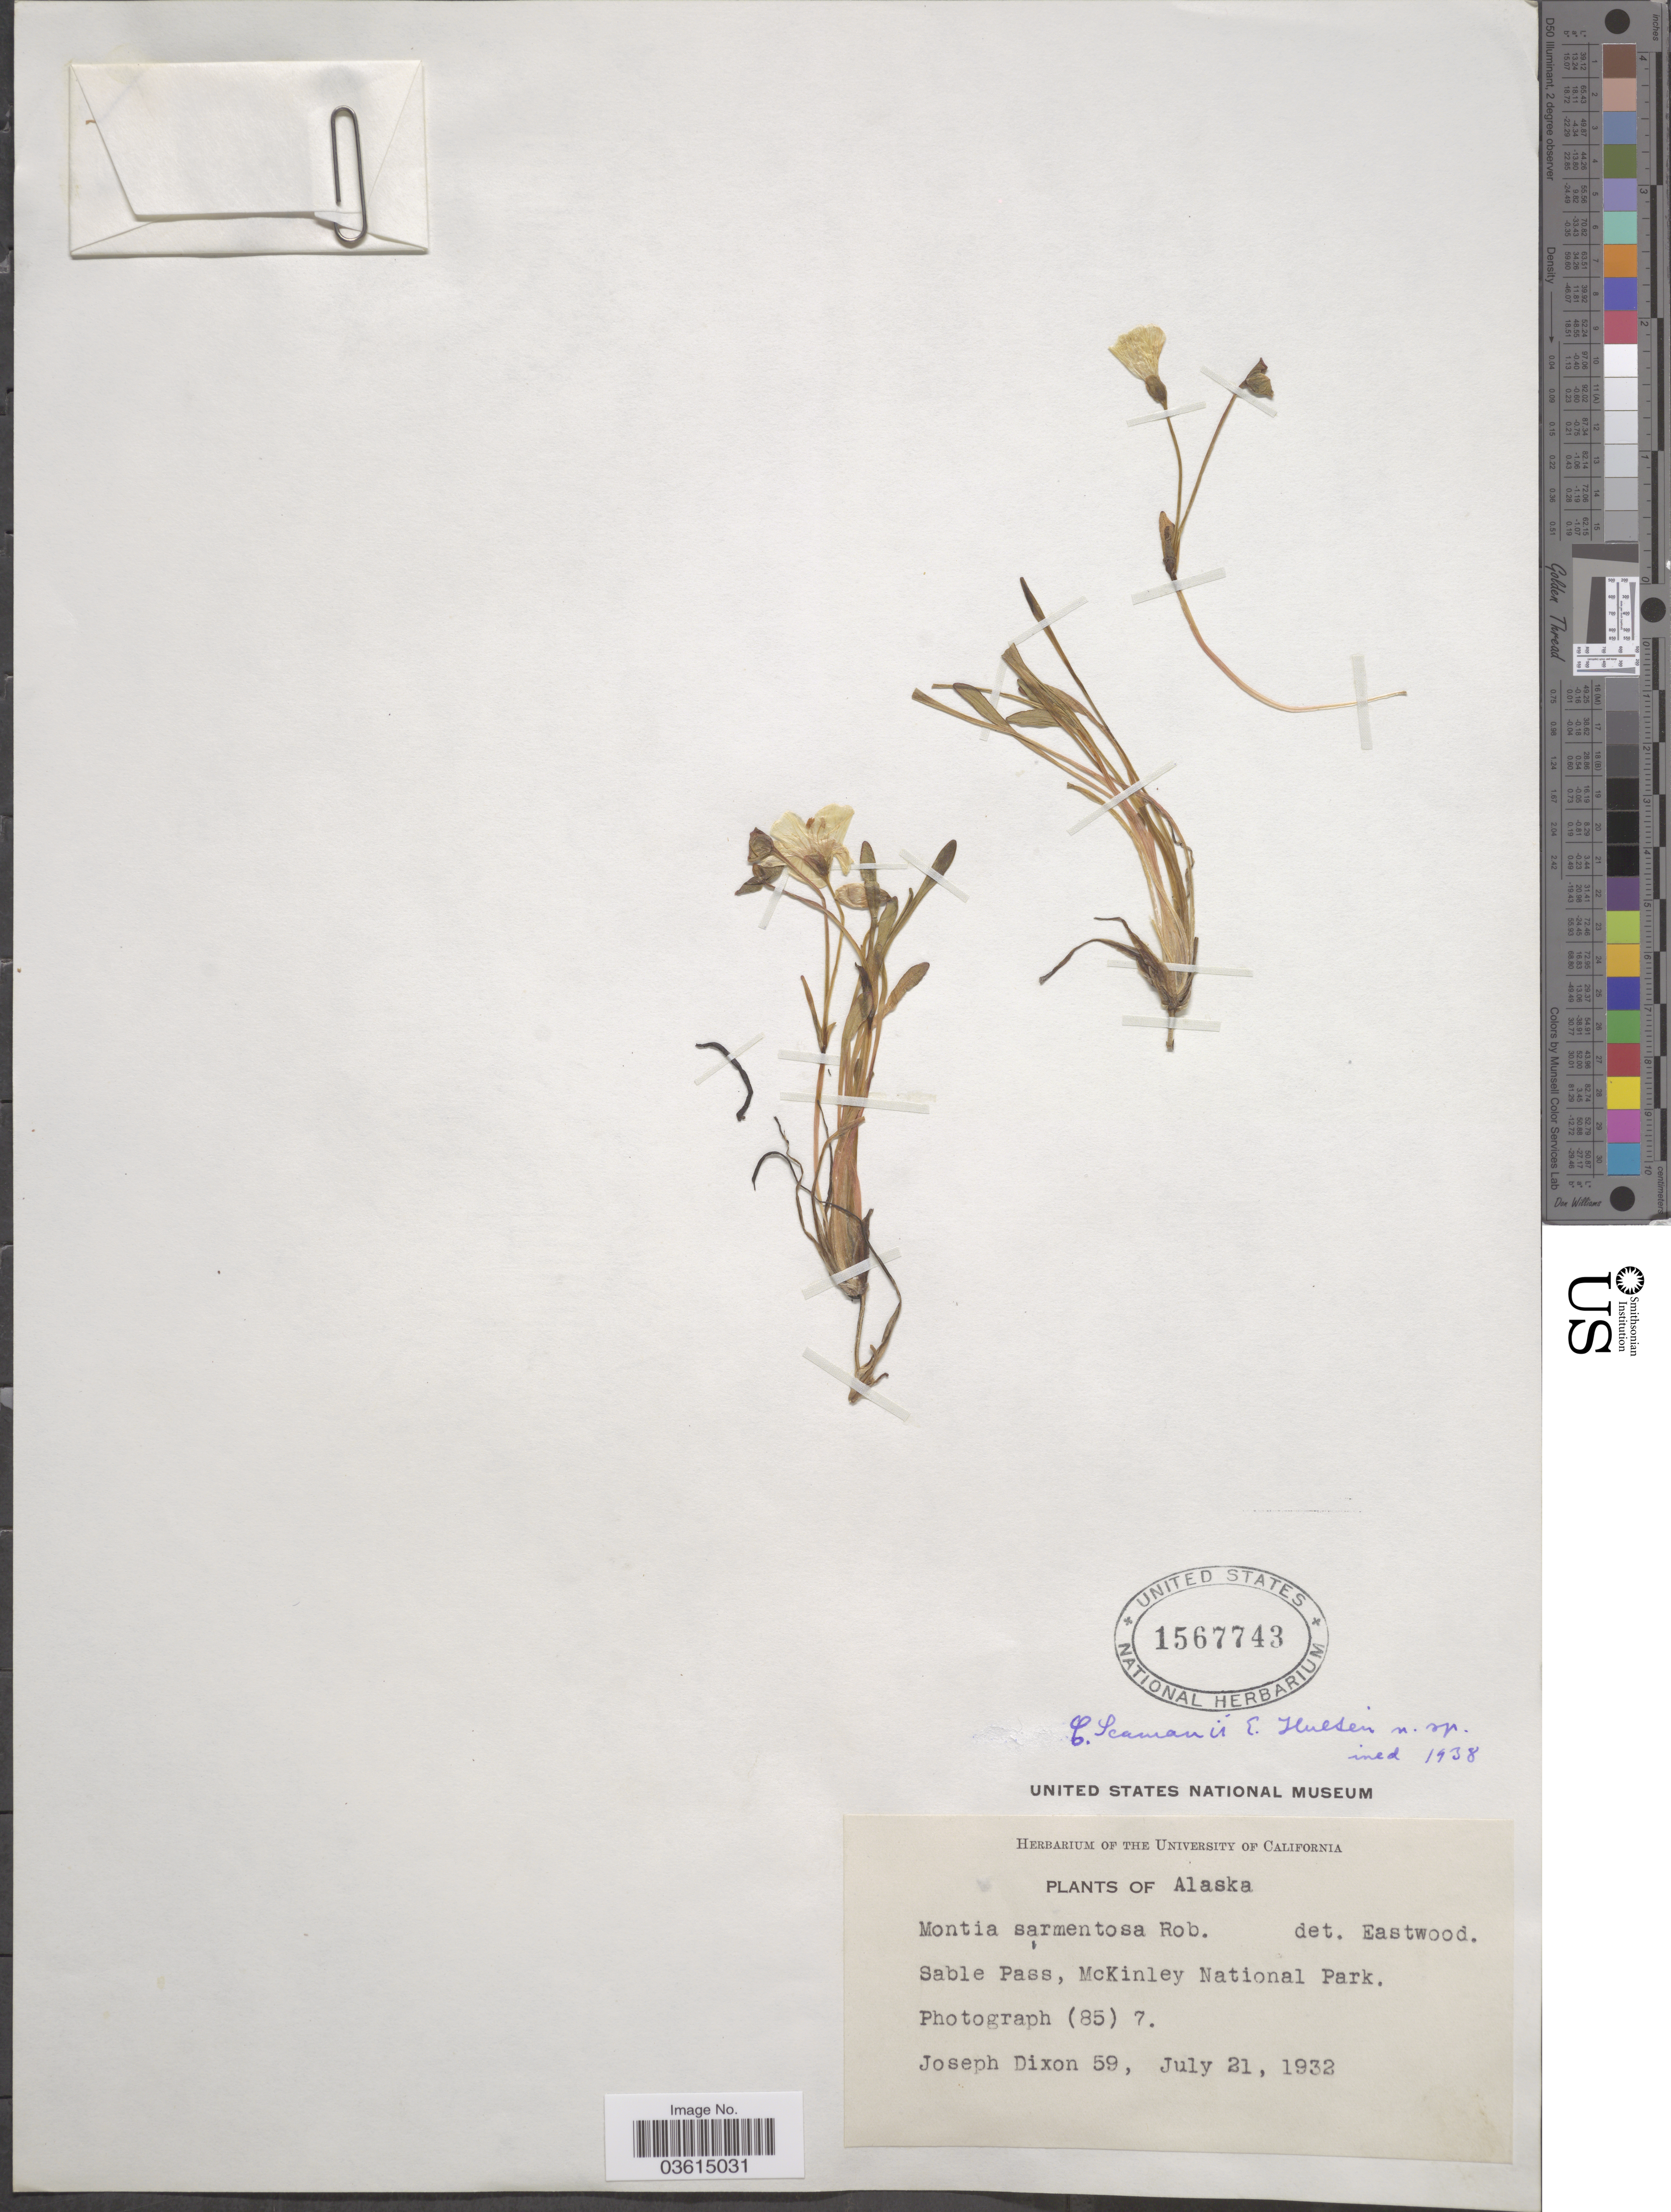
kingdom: Plantae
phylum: Tracheophyta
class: Magnoliopsida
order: Caryophyllales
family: Montiaceae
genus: Claytonia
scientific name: Claytonia sarmentosa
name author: C.A. Mey.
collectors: J. Dixon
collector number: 59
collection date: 1932-07-21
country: United States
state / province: Alaska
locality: Sable Pass, McKinley National Park.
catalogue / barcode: US 1567743